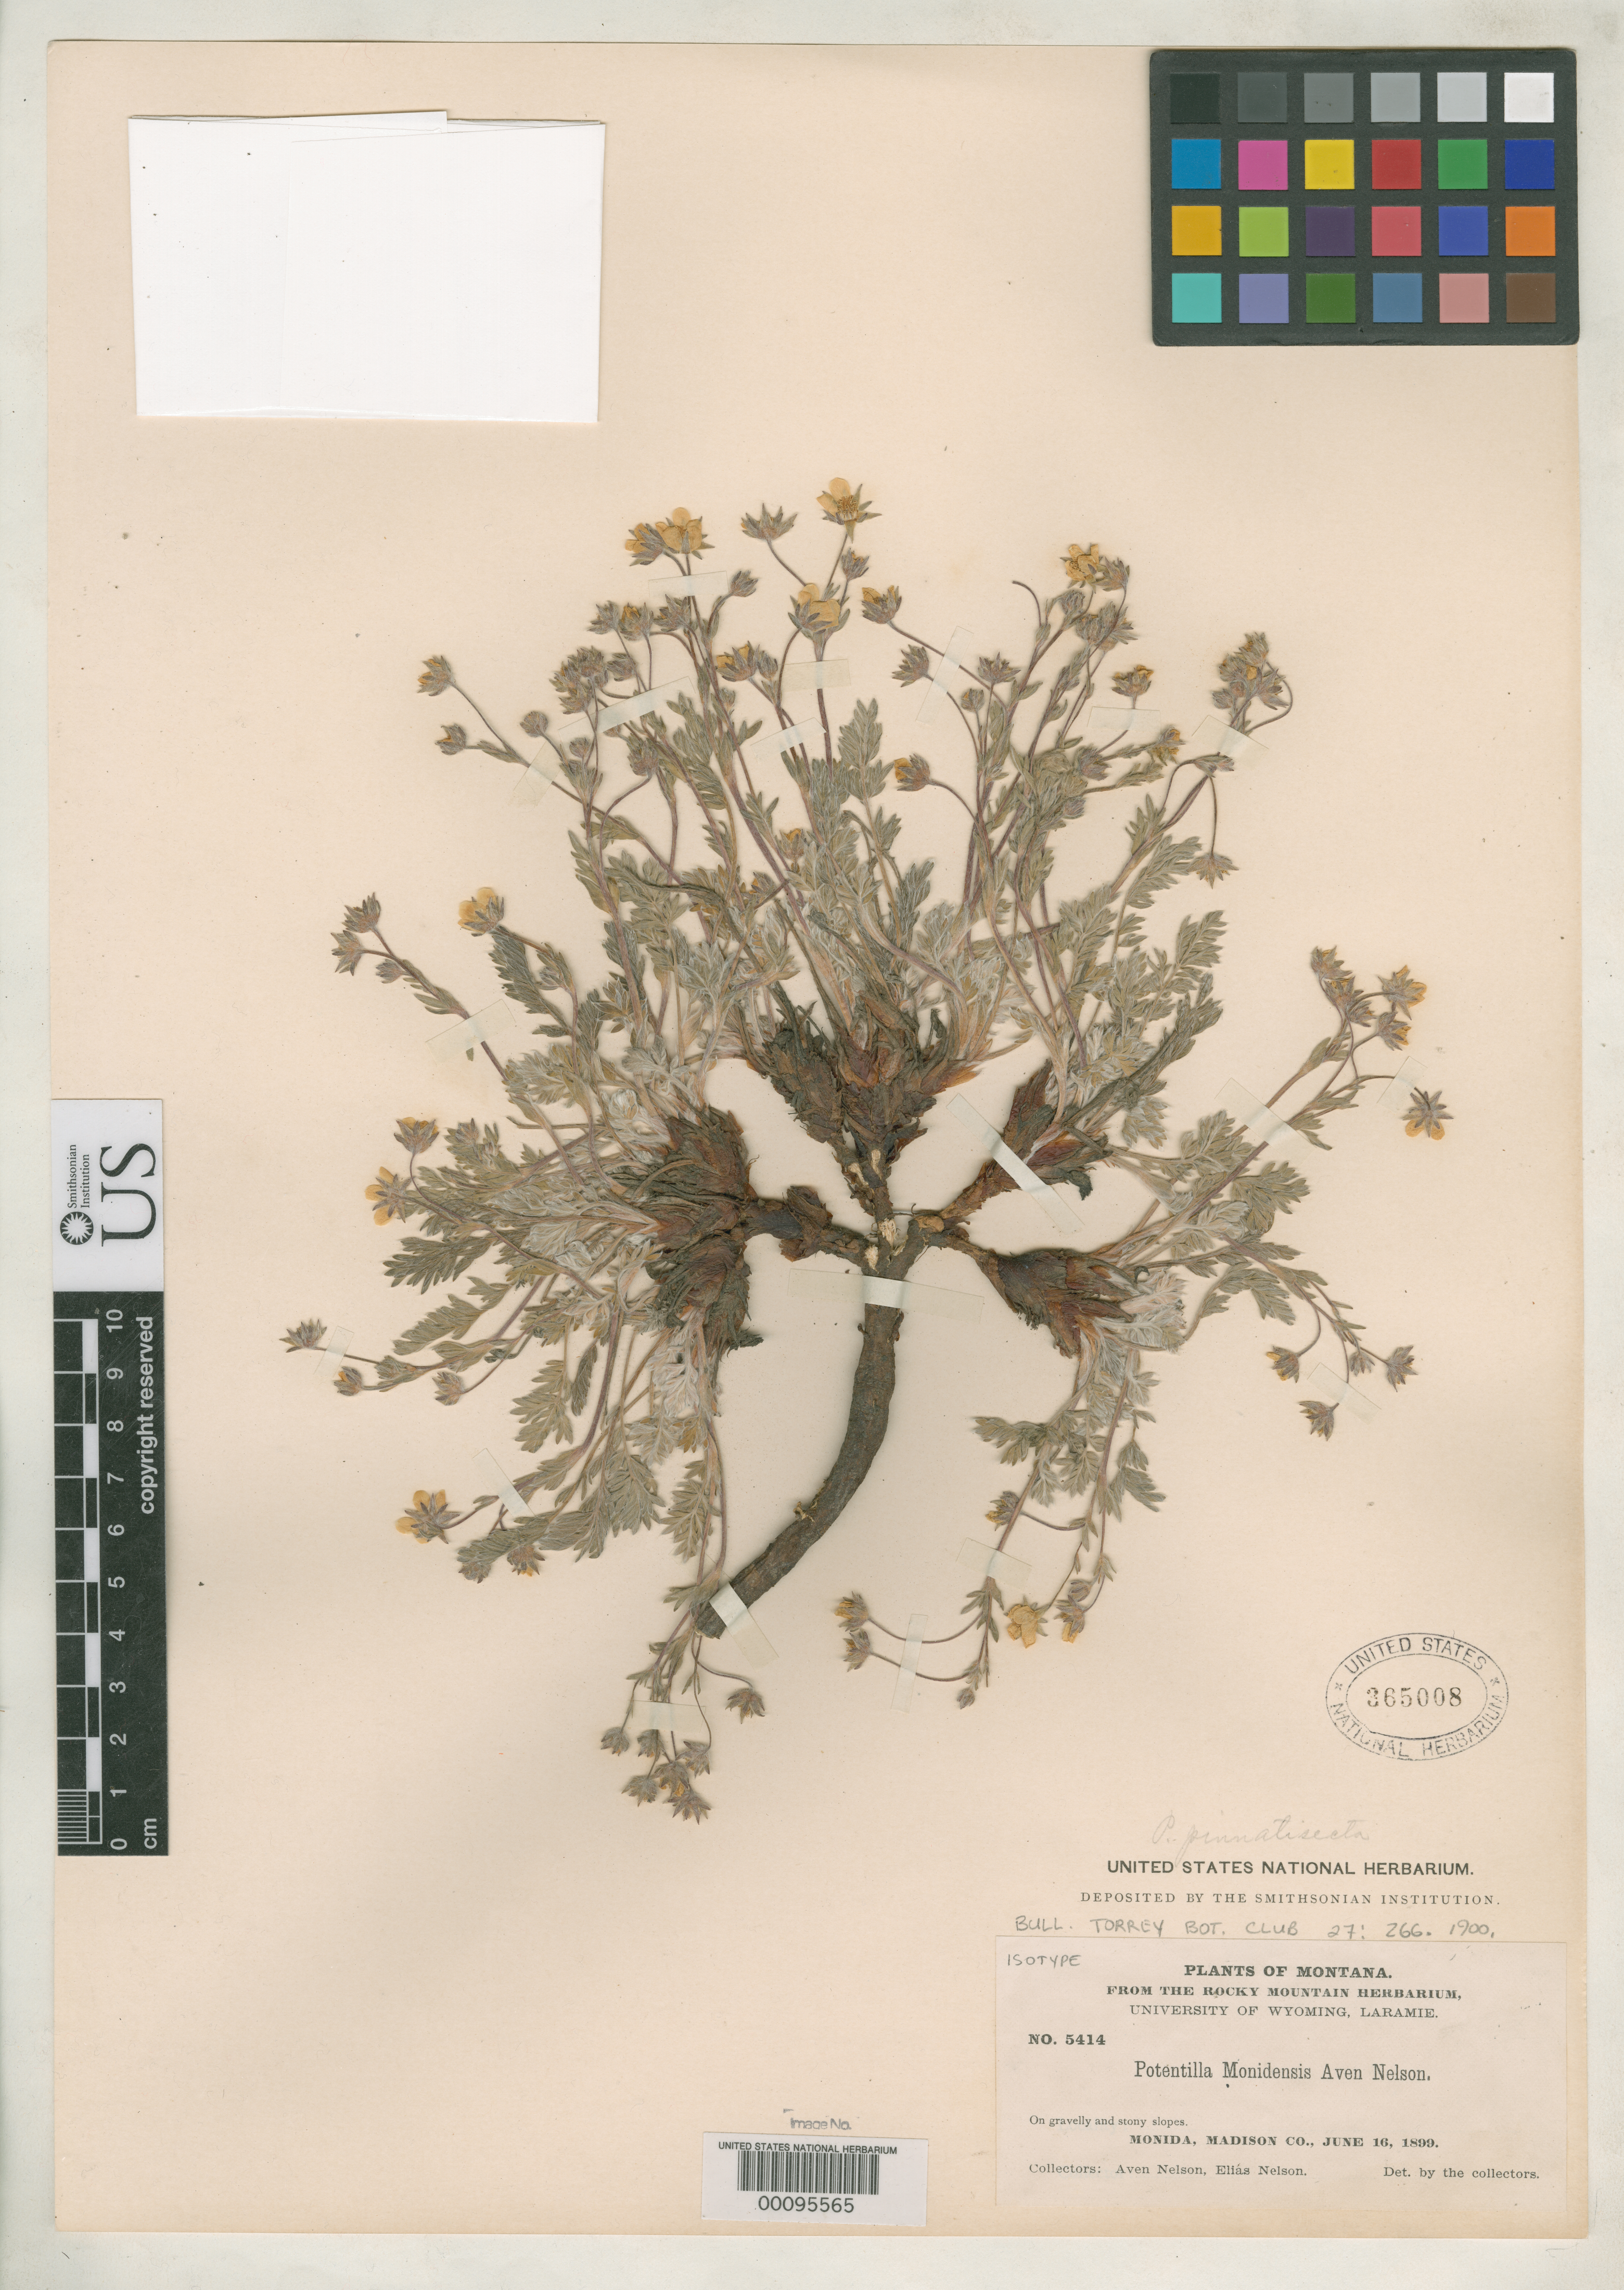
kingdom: Plantae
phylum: Tracheophyta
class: Magnoliopsida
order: Rosales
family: Rosaceae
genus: Potentilla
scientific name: Potentilla monidensis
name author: A. Nelson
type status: Isotype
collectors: A. Nelson & E. Nelson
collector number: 5414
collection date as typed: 16 Jun 1899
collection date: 1899-06-16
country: United States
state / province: Montana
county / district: Madison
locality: Monida, slopes.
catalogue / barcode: US 365008